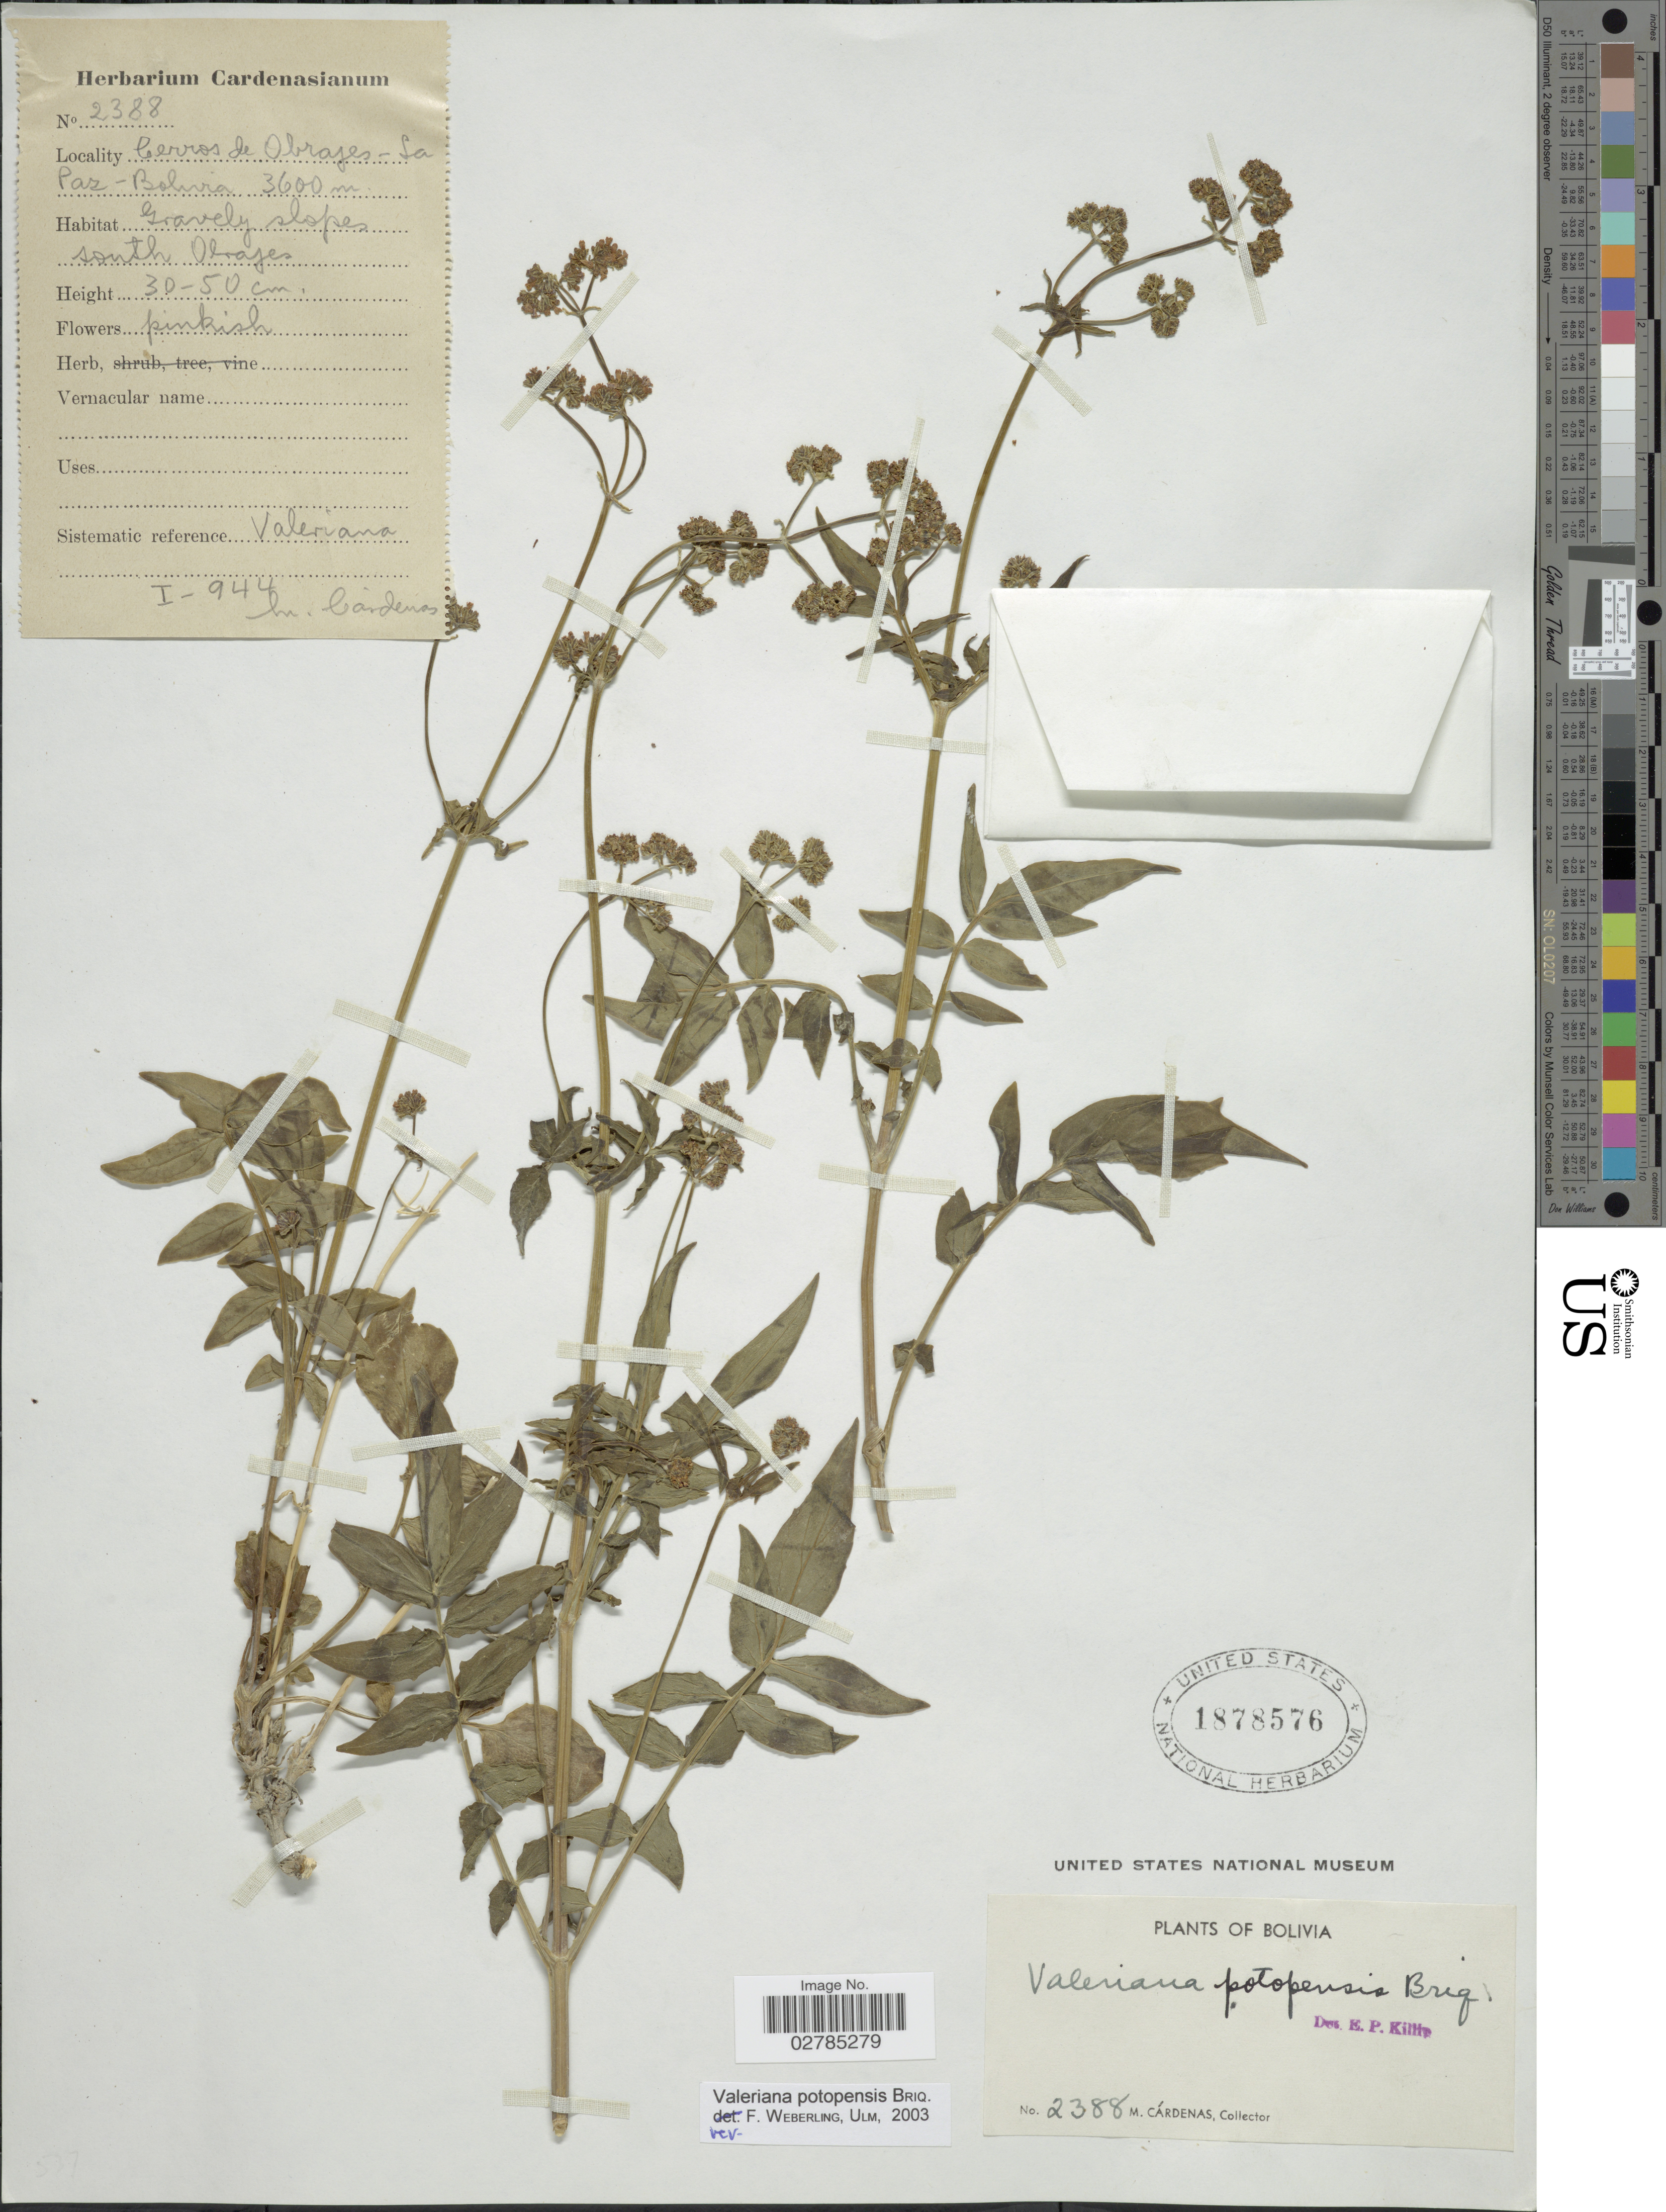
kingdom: Plantae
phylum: Tracheophyta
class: Magnoliopsida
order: Dipsacales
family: Caprifoliaceae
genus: Valeriana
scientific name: Valeriana potopensis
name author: Briq.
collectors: M. Cárdenas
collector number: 2388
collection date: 1944-01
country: Bolivia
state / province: La Paz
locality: Cerros de Obrajes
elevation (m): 3600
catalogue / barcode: US 1878576